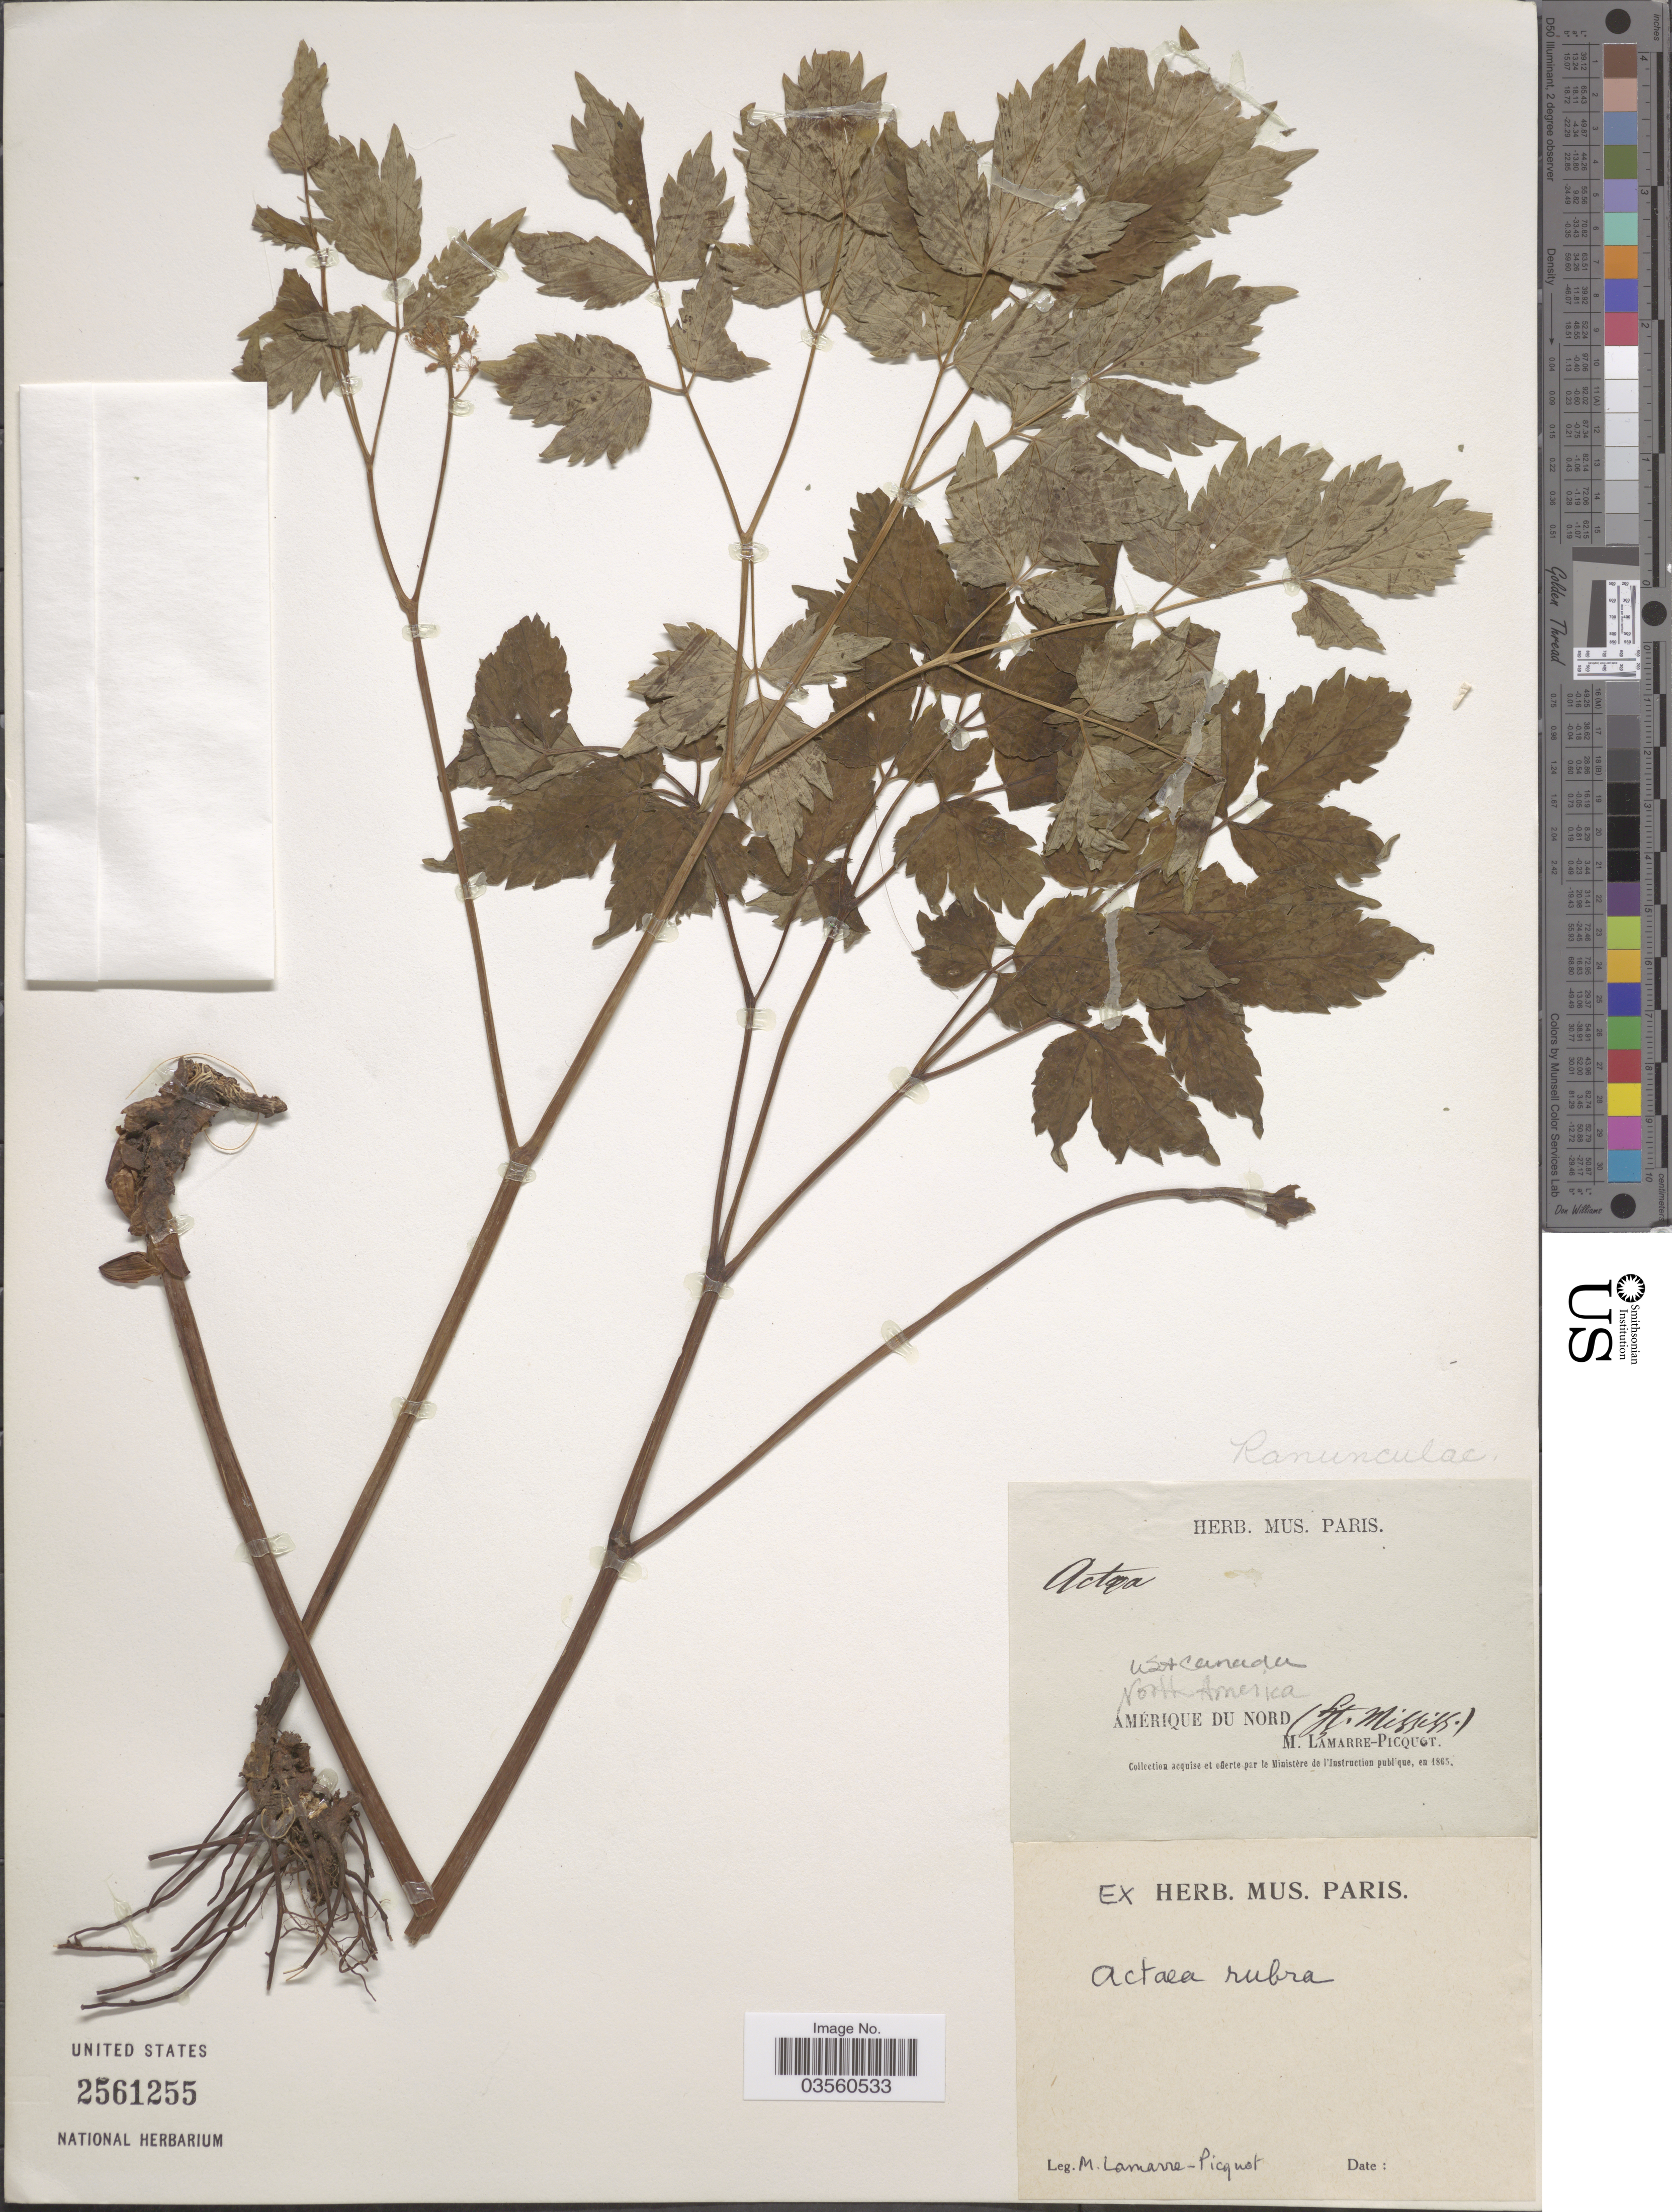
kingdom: Plantae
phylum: Tracheophyta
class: Magnoliopsida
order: Ranunculales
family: Ranunculaceae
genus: Actaea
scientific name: Actaea rubra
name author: (Aiton) Willd.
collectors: M. Lamarre-Picquot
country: United States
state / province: Mississippi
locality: Ft. MIssiss.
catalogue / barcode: US 2561255